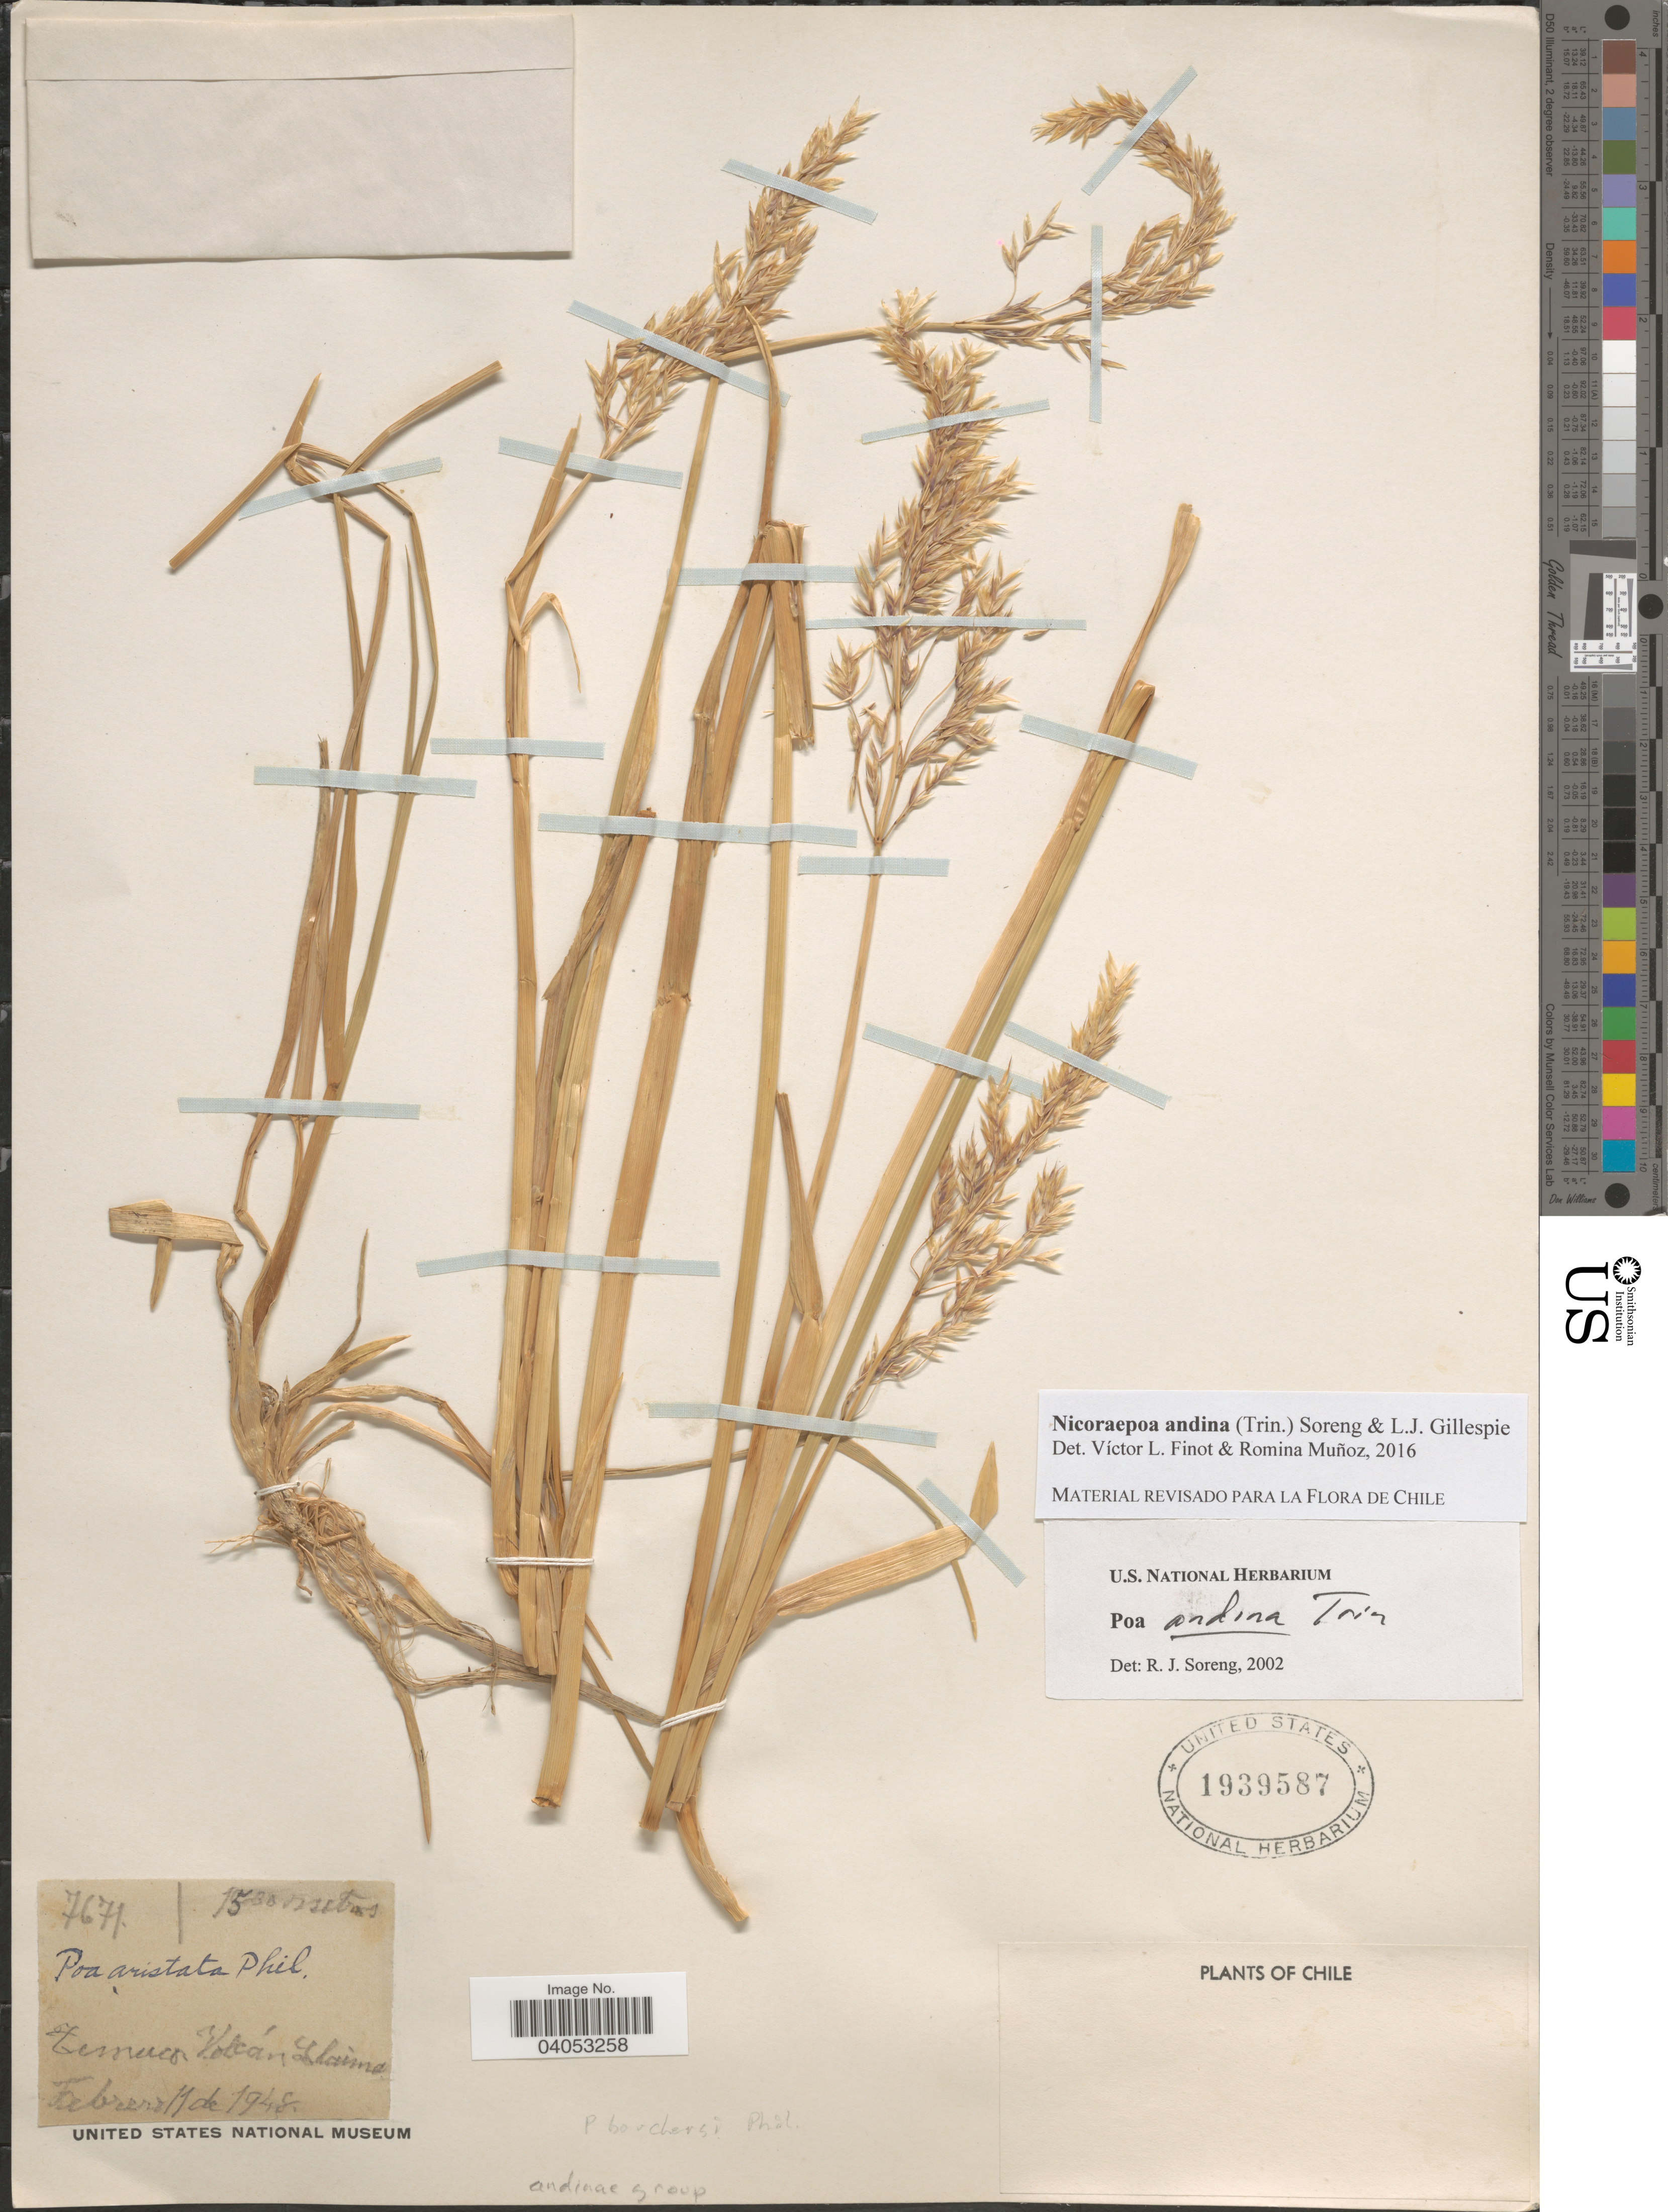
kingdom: Plantae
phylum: Tracheophyta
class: Liliopsida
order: Poales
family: Poaceae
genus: Nicoraepoa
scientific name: Nicoraepoa andina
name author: (Trin.) Soreng & L.J. Gillespie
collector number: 7671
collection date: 1948-02-11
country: Chile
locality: Temuco, Volcán Llaima.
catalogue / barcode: US 1939587